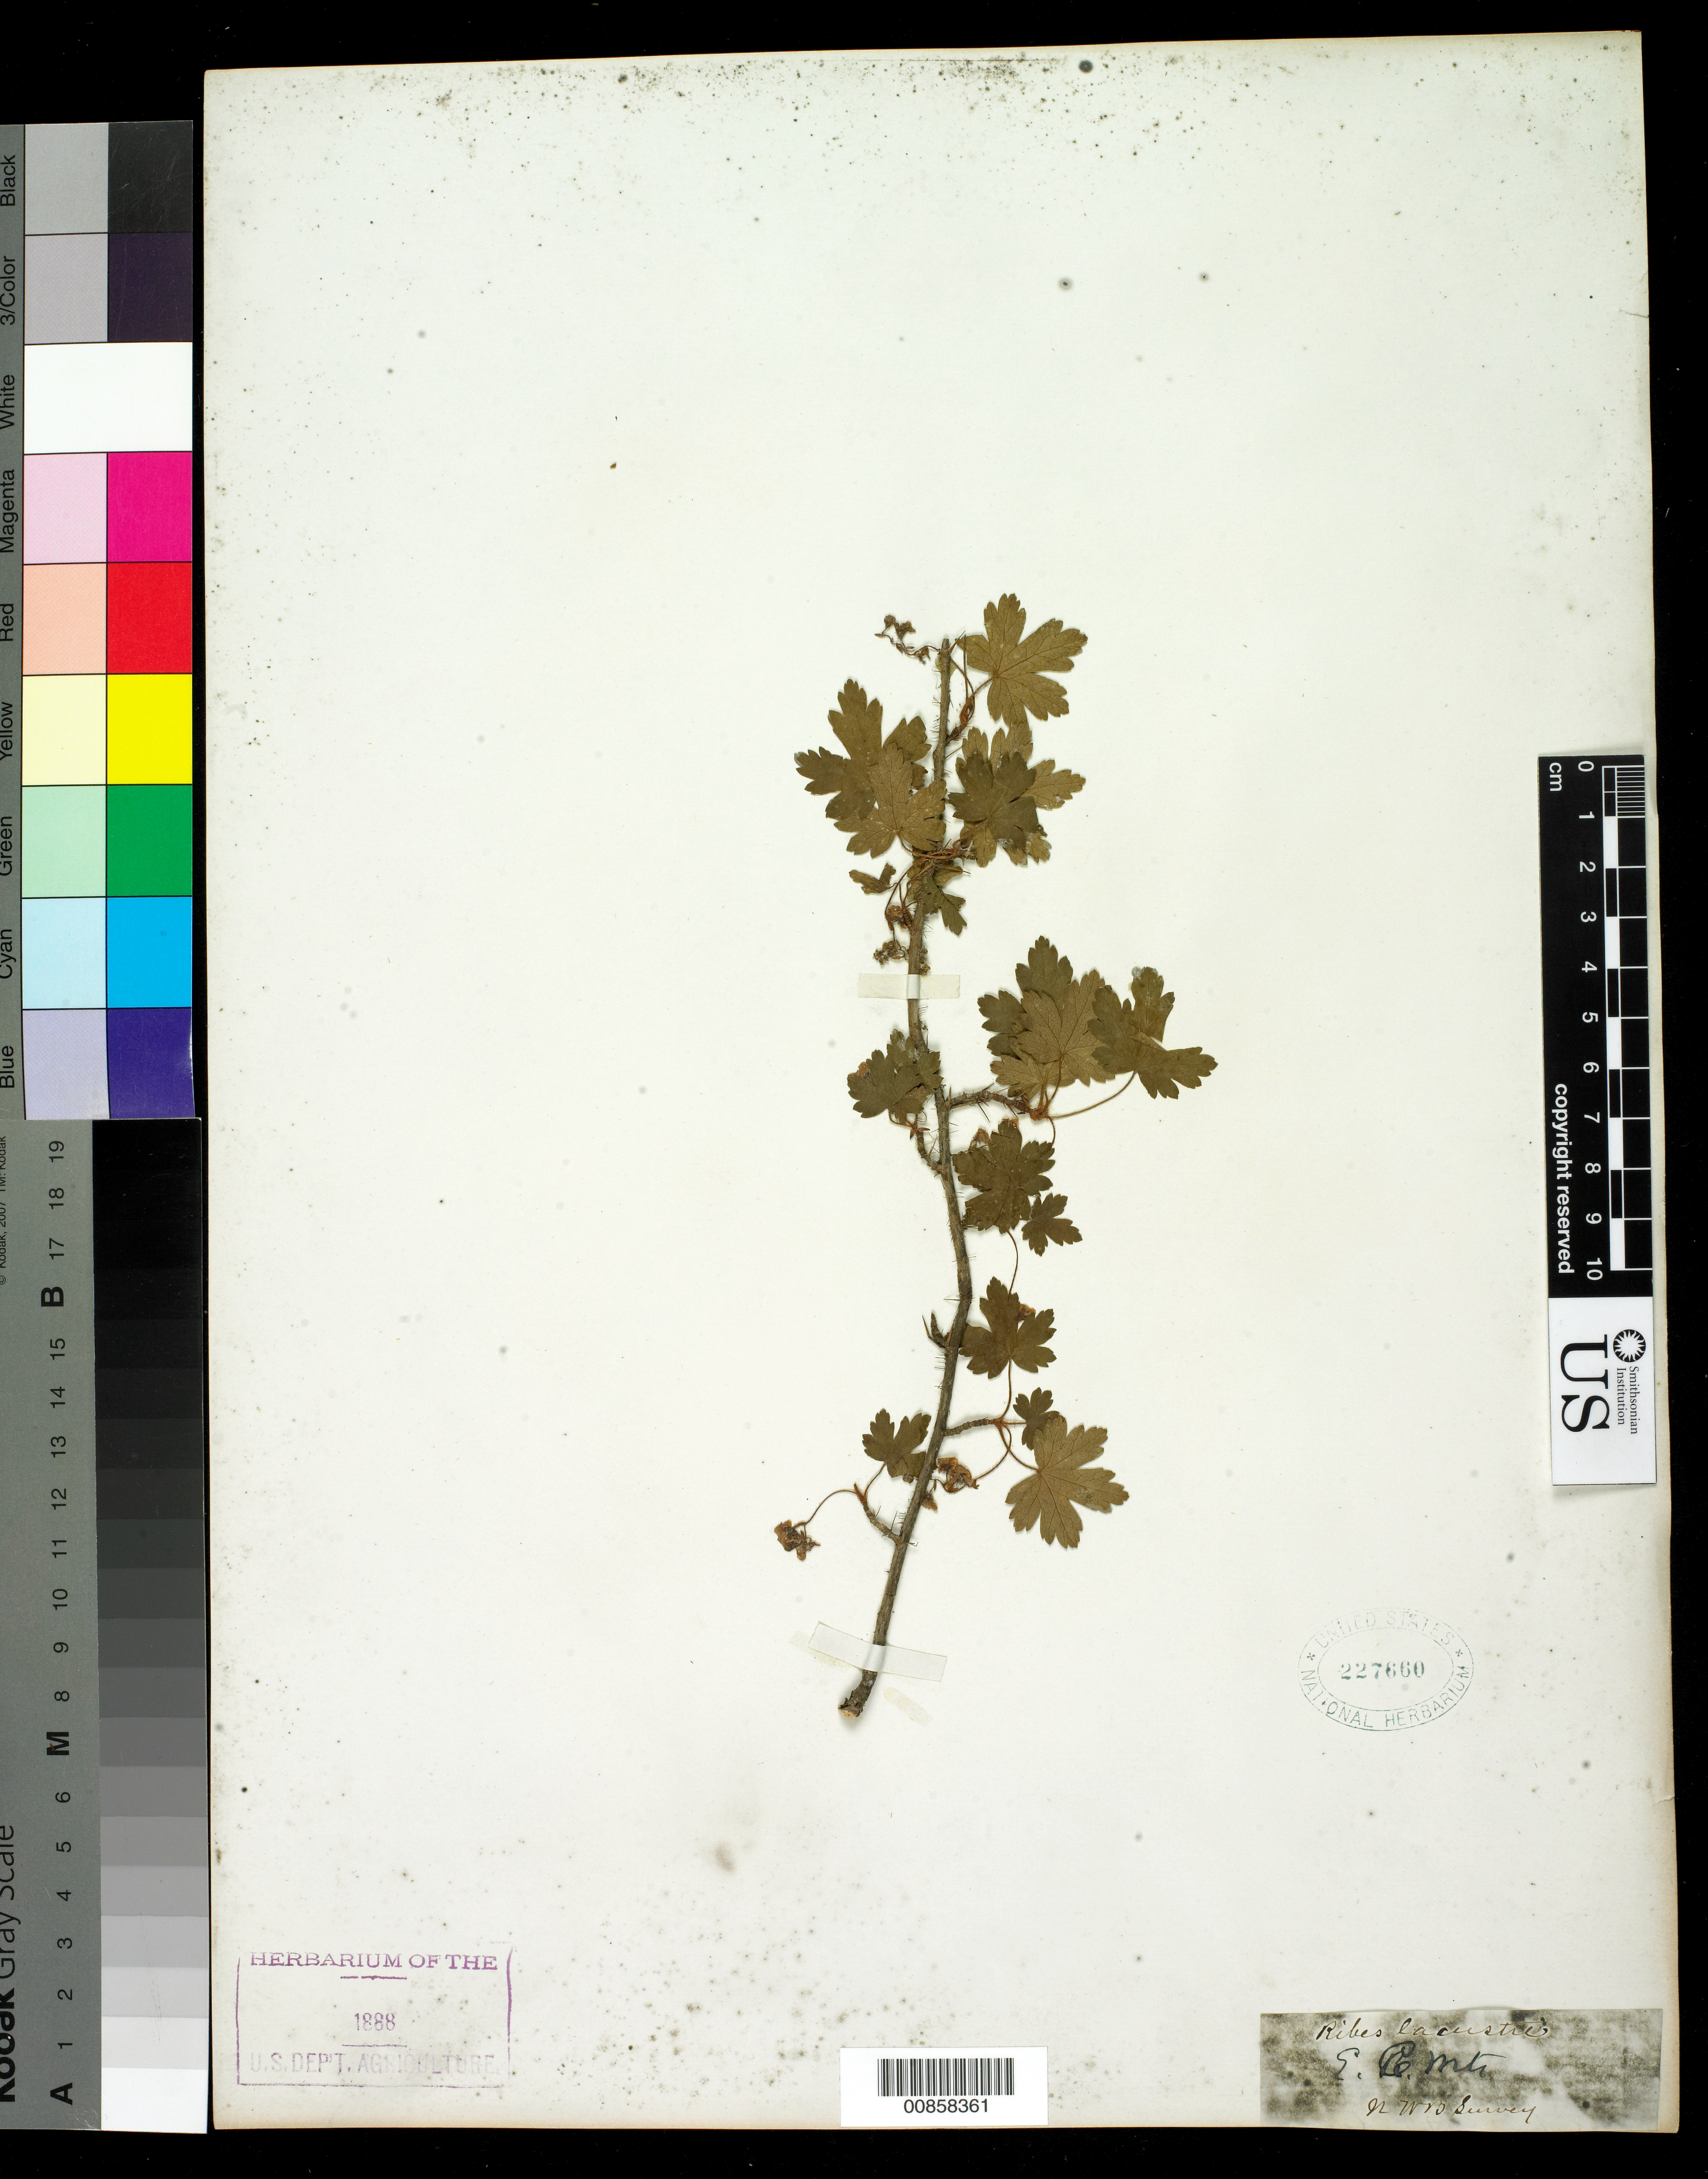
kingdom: Plantae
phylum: Tracheophyta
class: Magnoliopsida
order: Saxifragales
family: Grossulariaceae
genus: Ribes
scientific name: Ribes lacustre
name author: (Pers.) Poir.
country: United States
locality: E. C. Mts.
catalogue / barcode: US 227660